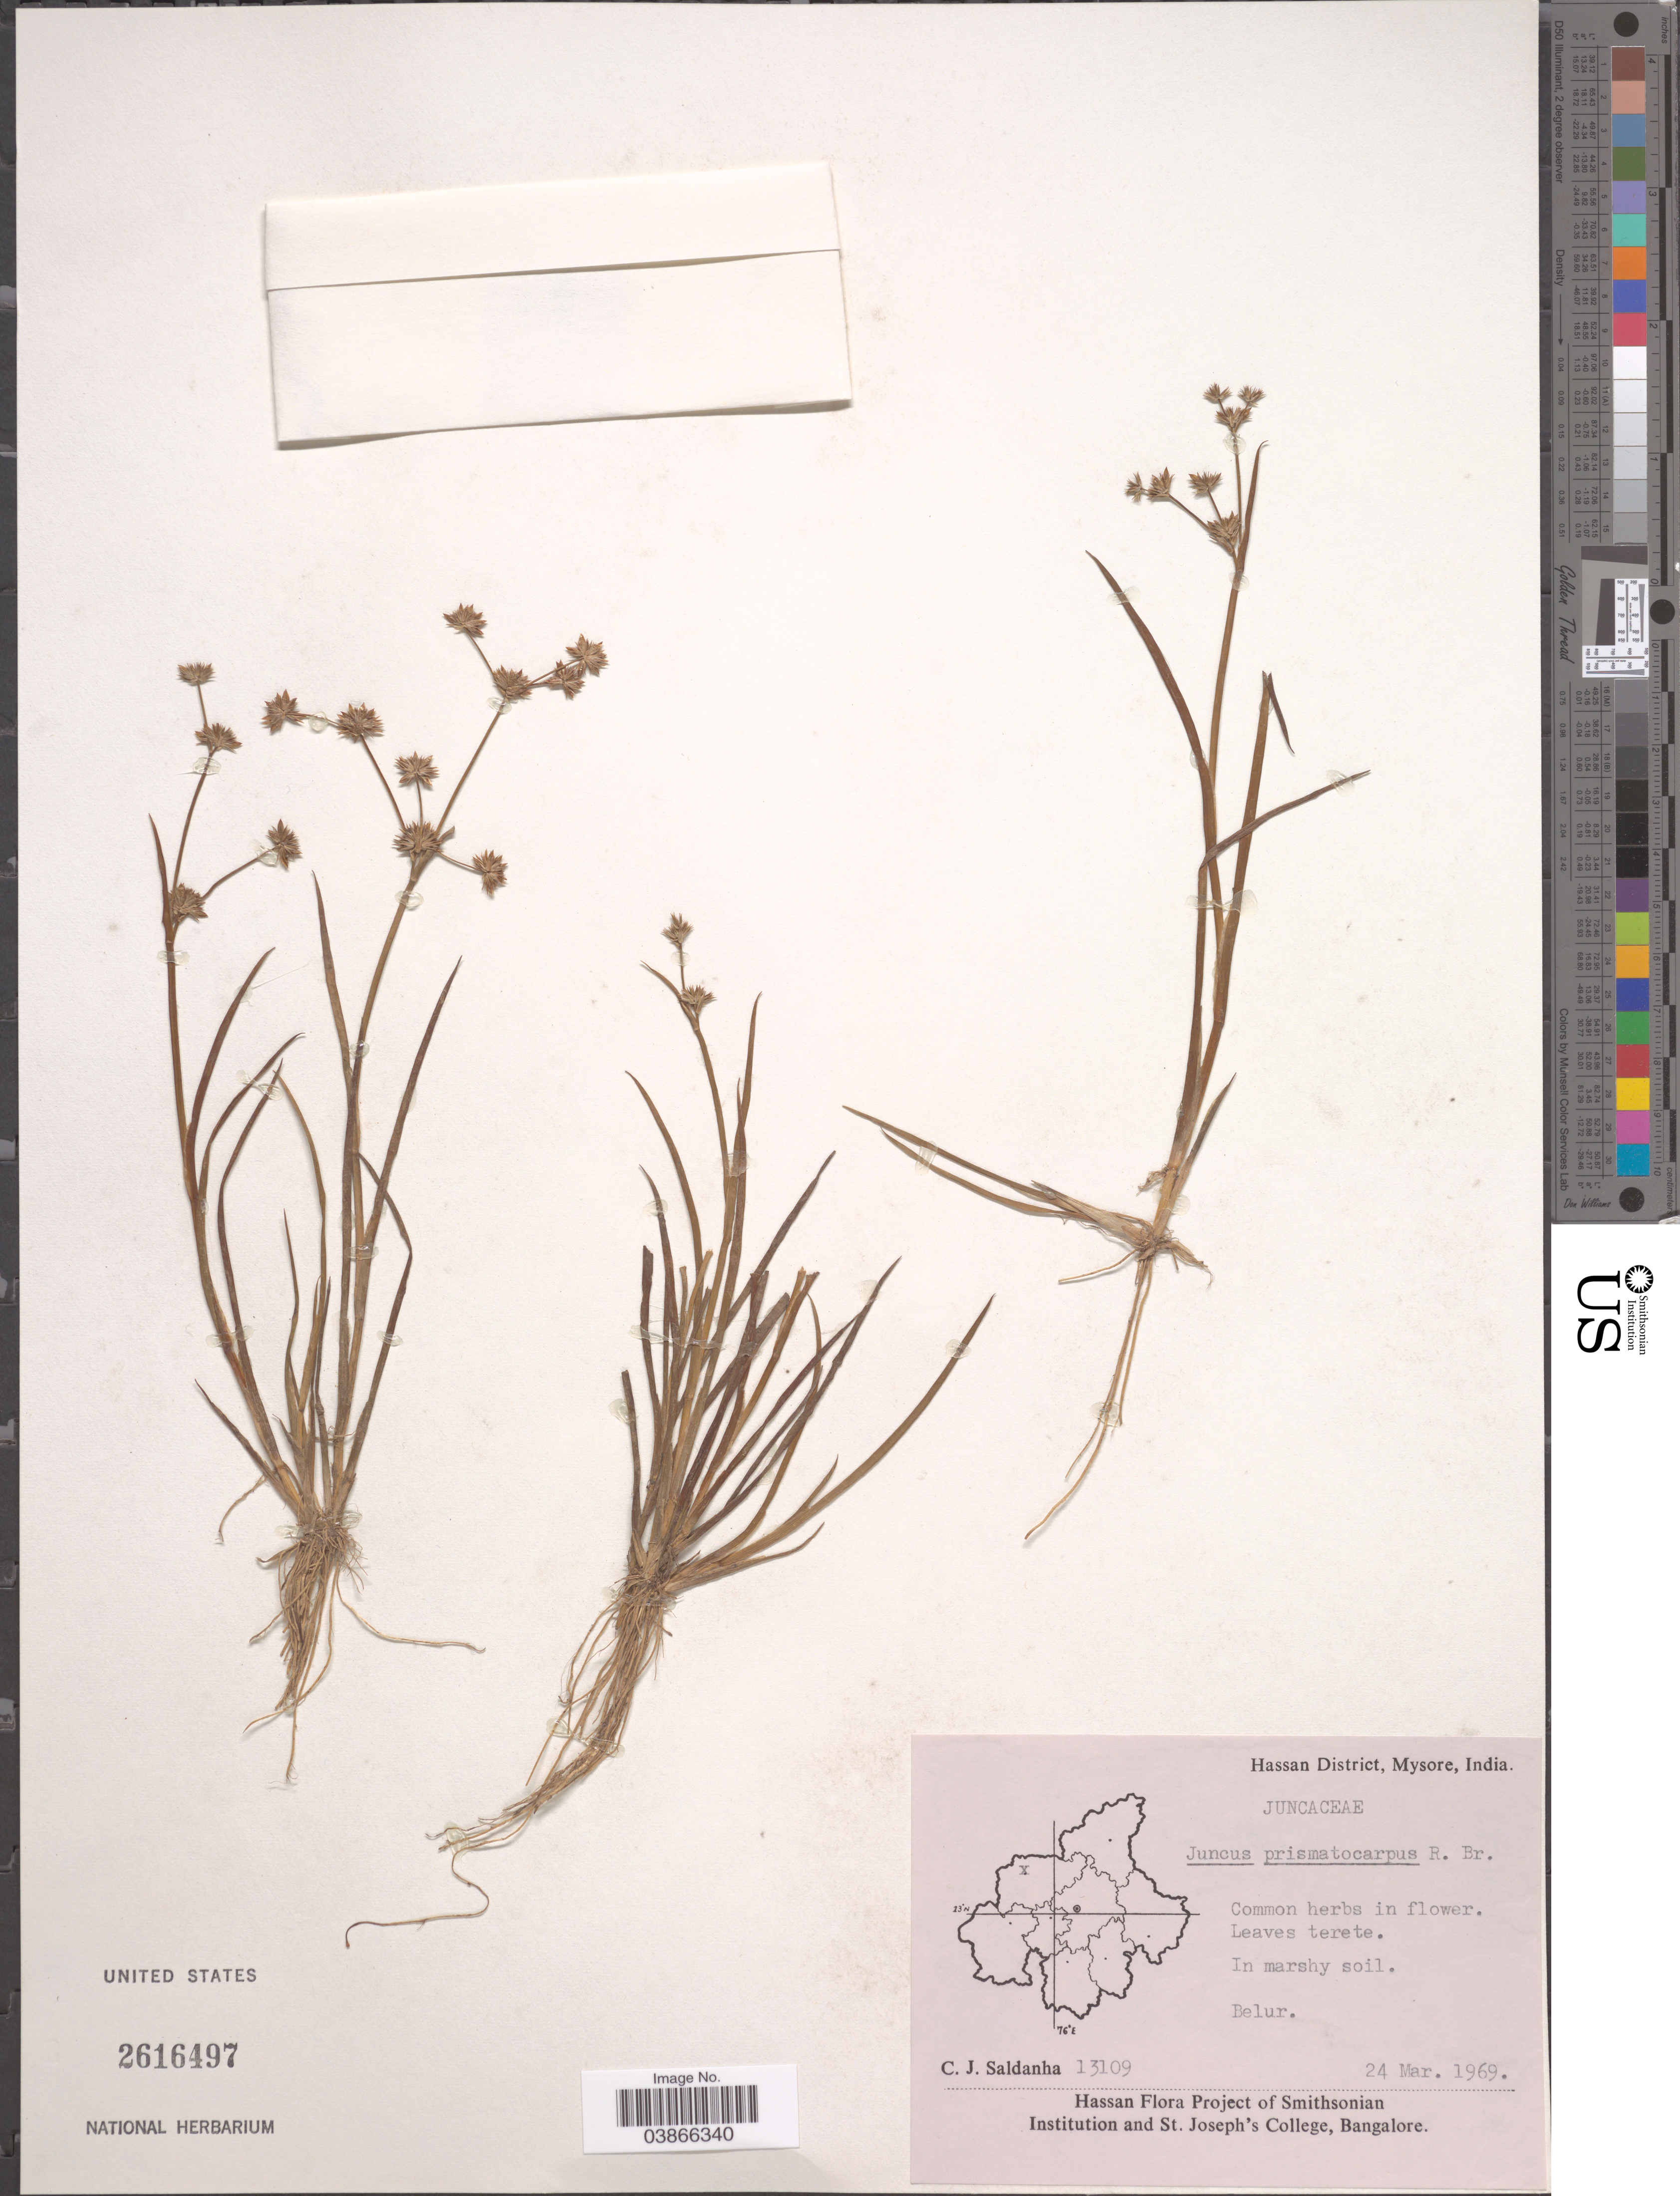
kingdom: Plantae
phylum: Tracheophyta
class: Liliopsida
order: Poales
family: Juncaceae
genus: Juncus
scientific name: Juncus prismatocarpus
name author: R. Br.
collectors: C. J. Saldanha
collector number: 13109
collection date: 1969-03-24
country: India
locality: Hassan District, Mysore. Belur.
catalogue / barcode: US 2616497